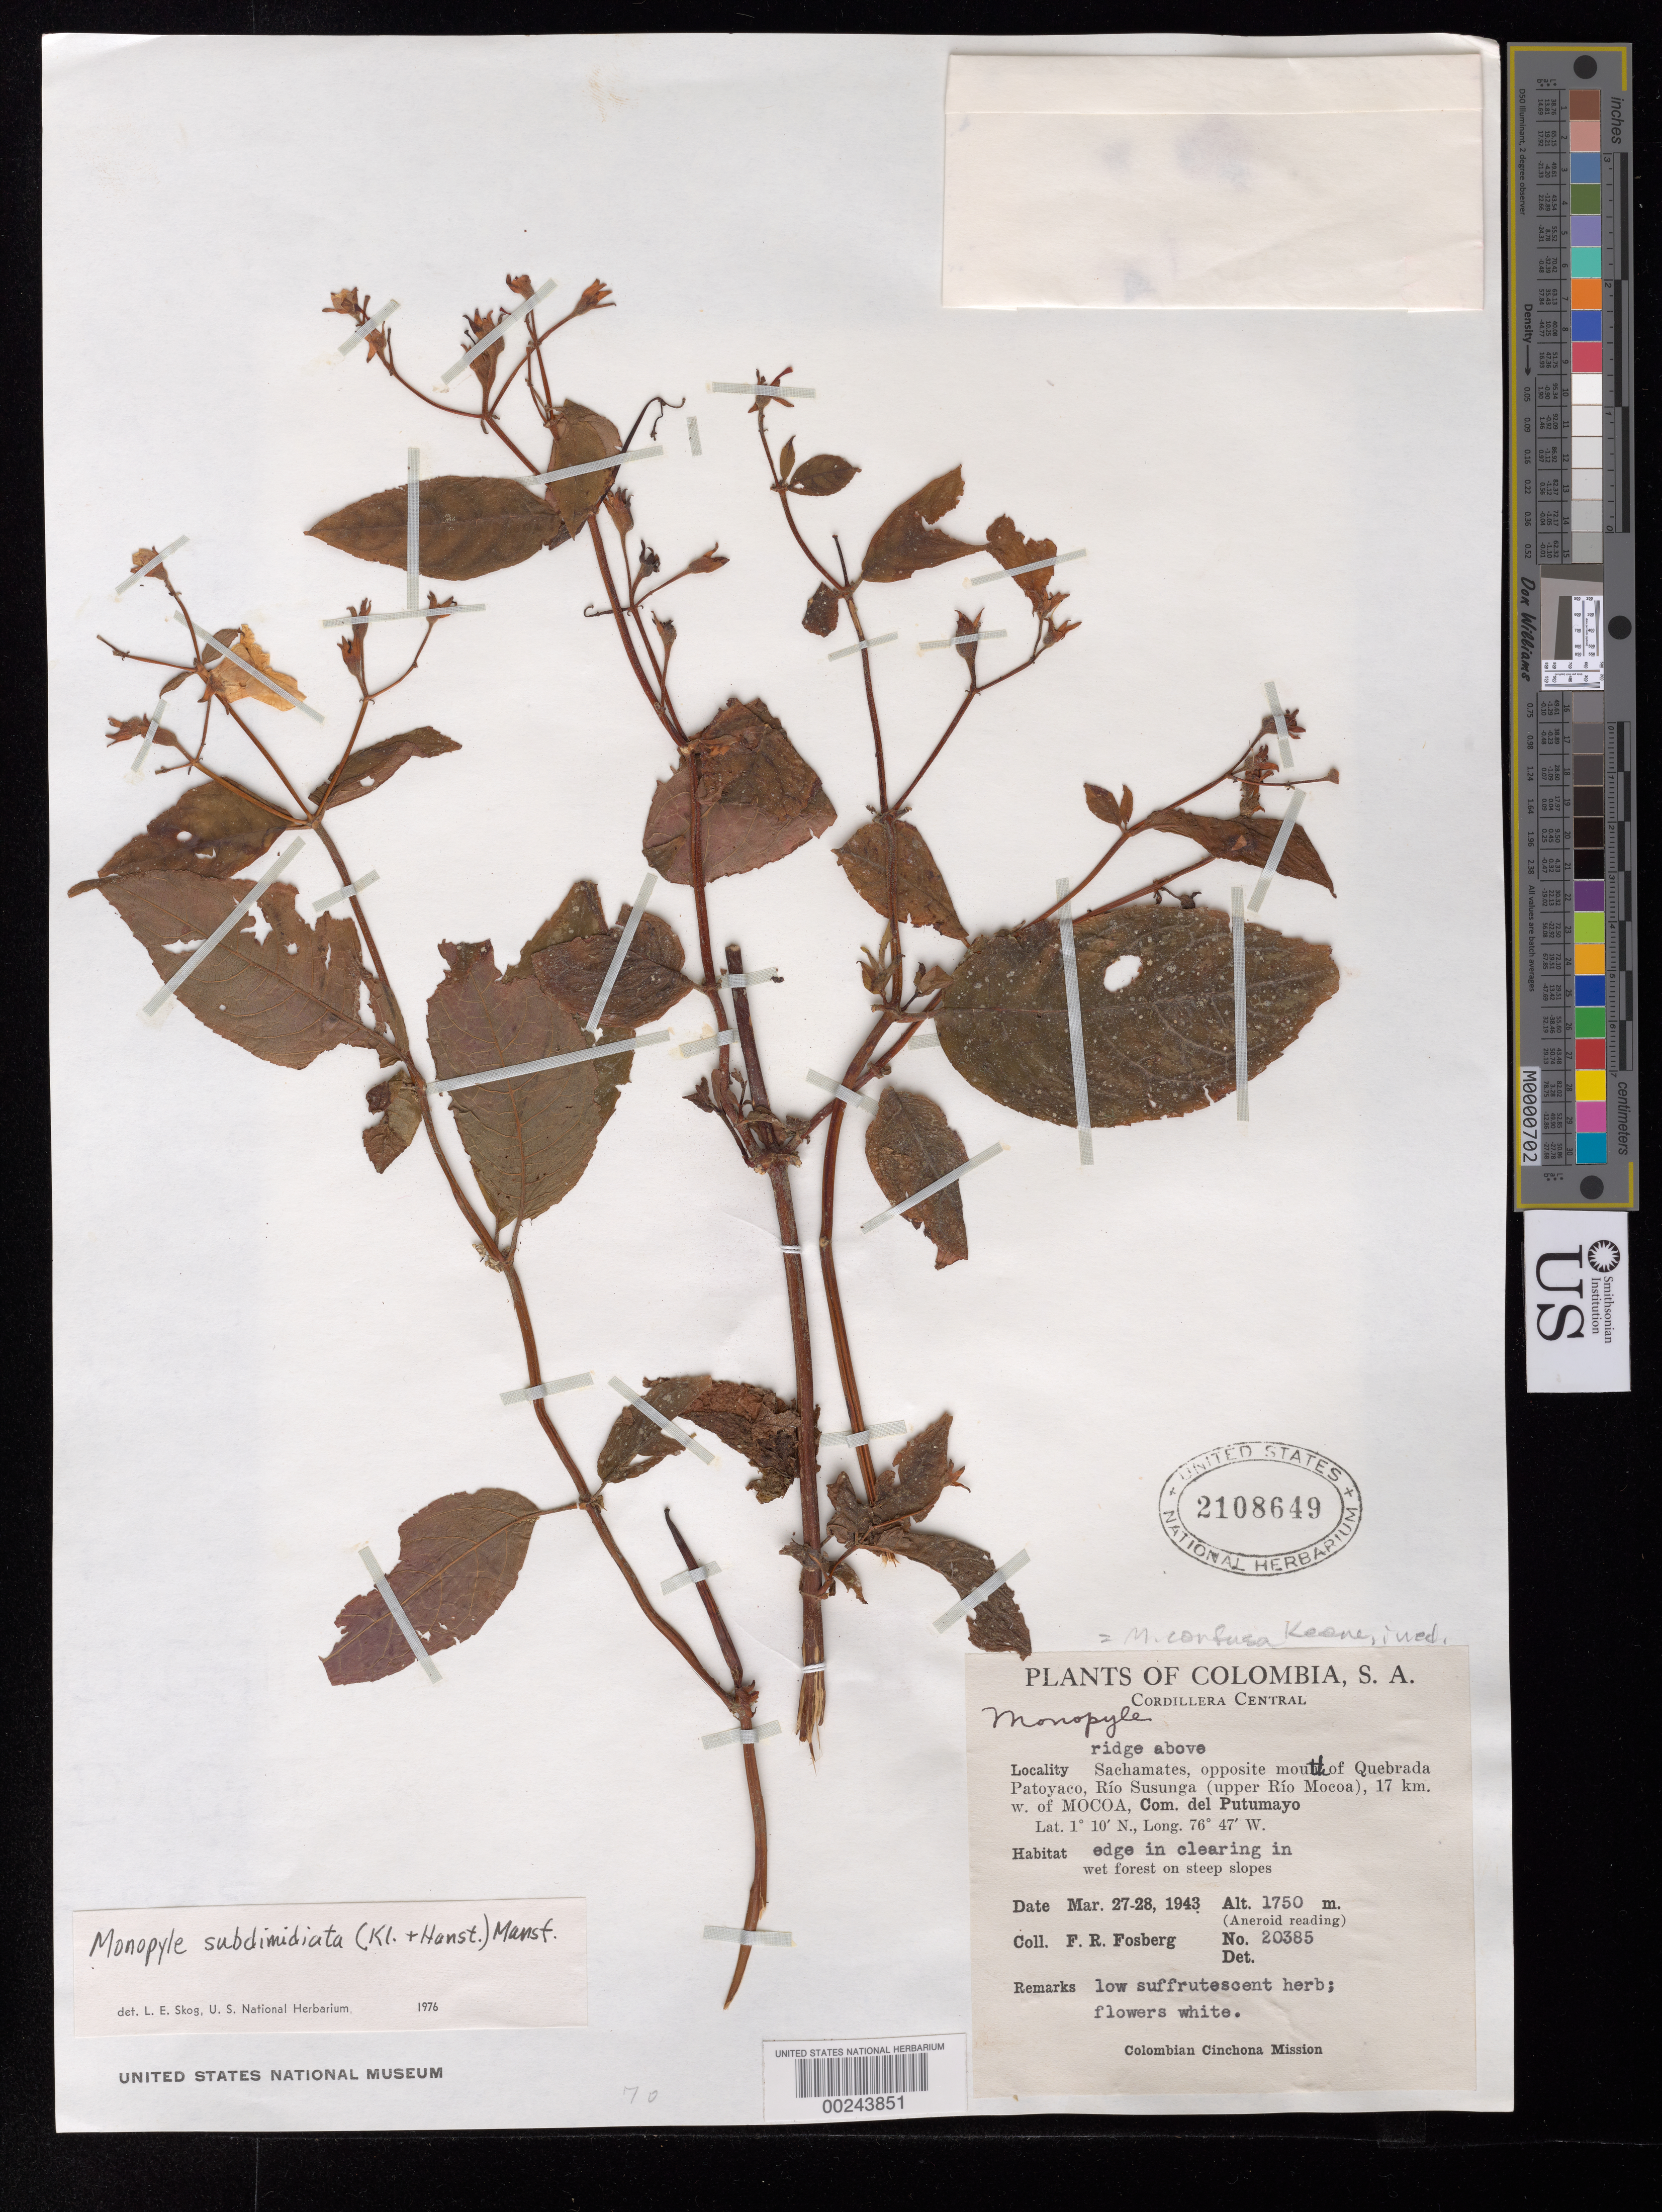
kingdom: Plantae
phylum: Tracheophyta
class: Magnoliopsida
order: Lamiales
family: Gesneriaceae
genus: Monopyle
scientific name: Monopyle subdimidiata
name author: (Klotzsch & Hanst.) Mansf.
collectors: F. R. Fosberg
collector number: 20385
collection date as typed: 27-28 Mar 1943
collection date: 1943-03-27/1943-03-28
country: Colombia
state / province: Putumayo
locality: Ridge above Sachamates, opposite mouth of Quebrada Patoyaco, Rio Susunga (upper Rio Mocoa), 17 km W of Mocoa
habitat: Edge in clearing in wet forest on steep slopes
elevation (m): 1750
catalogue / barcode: US 2108649